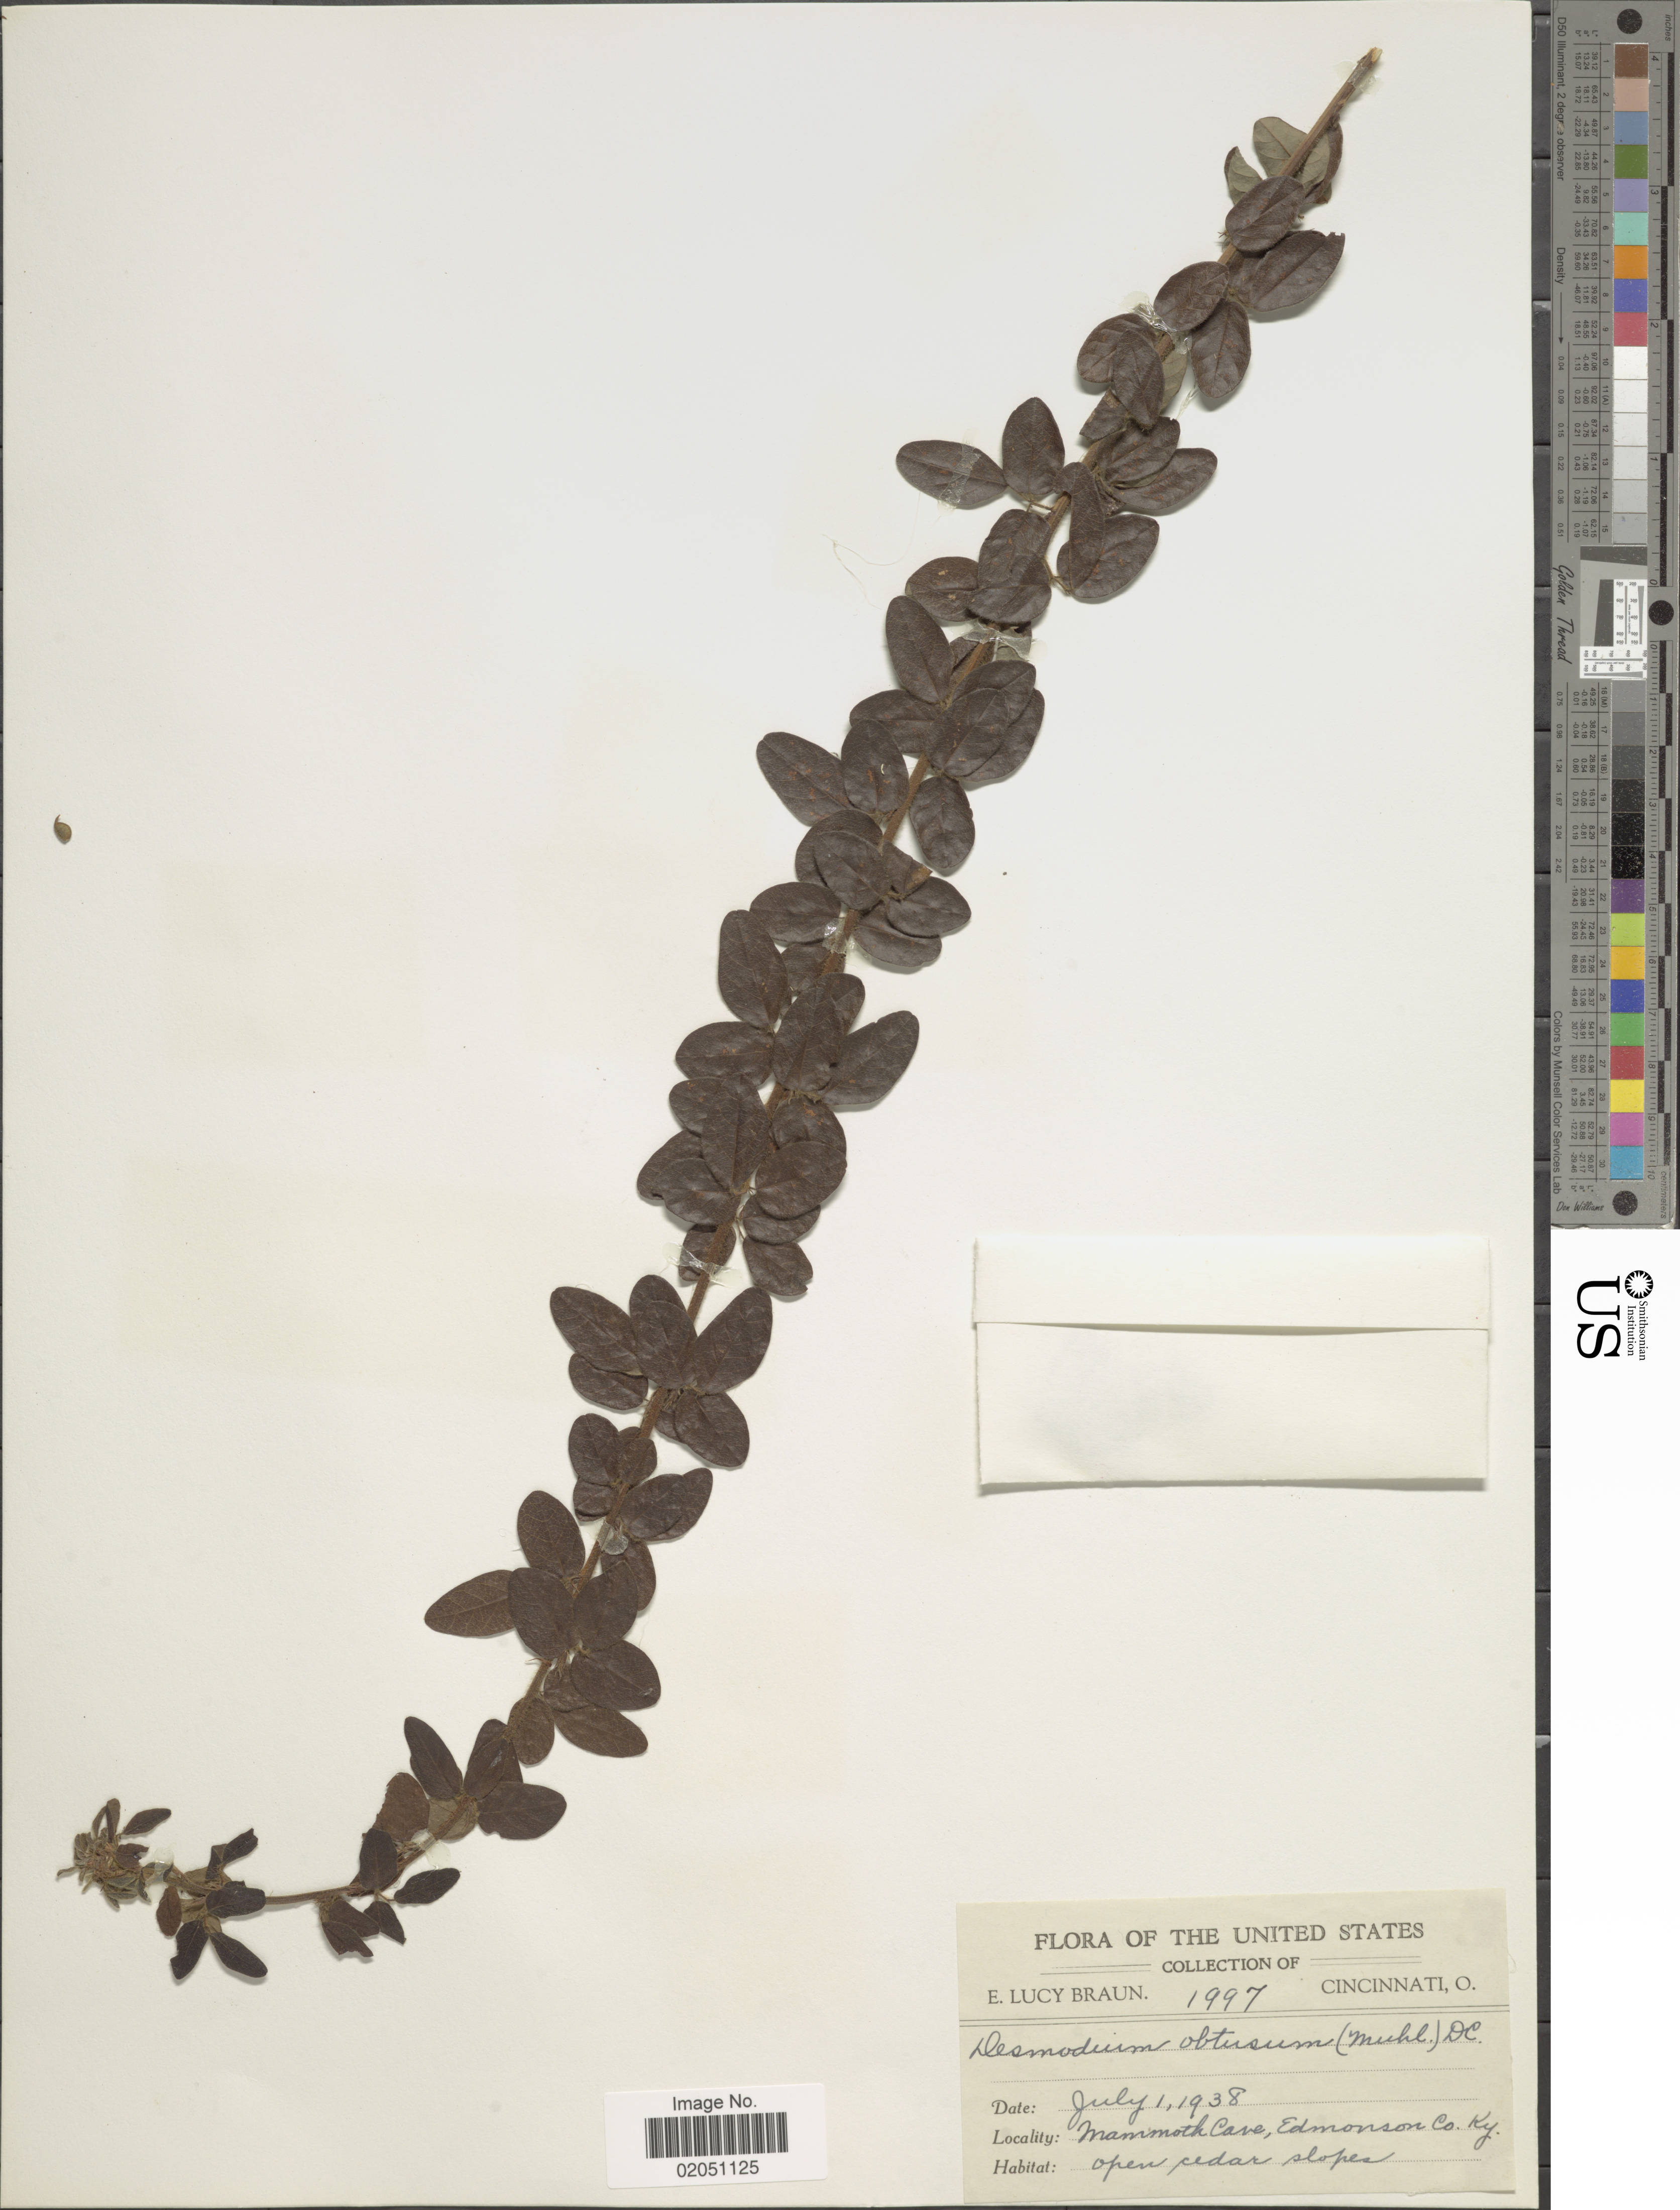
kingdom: Plantae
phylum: Tracheophyta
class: Magnoliopsida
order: Fabales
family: Fabaceae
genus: Desmodium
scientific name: Desmodium obtusum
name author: (Muhl. ex Willd.) DC.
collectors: E. L. Braun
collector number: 1997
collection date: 1938-07-01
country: United States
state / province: Kentucky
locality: Mammoth Cave, Edmonson Co. open cedar slopes